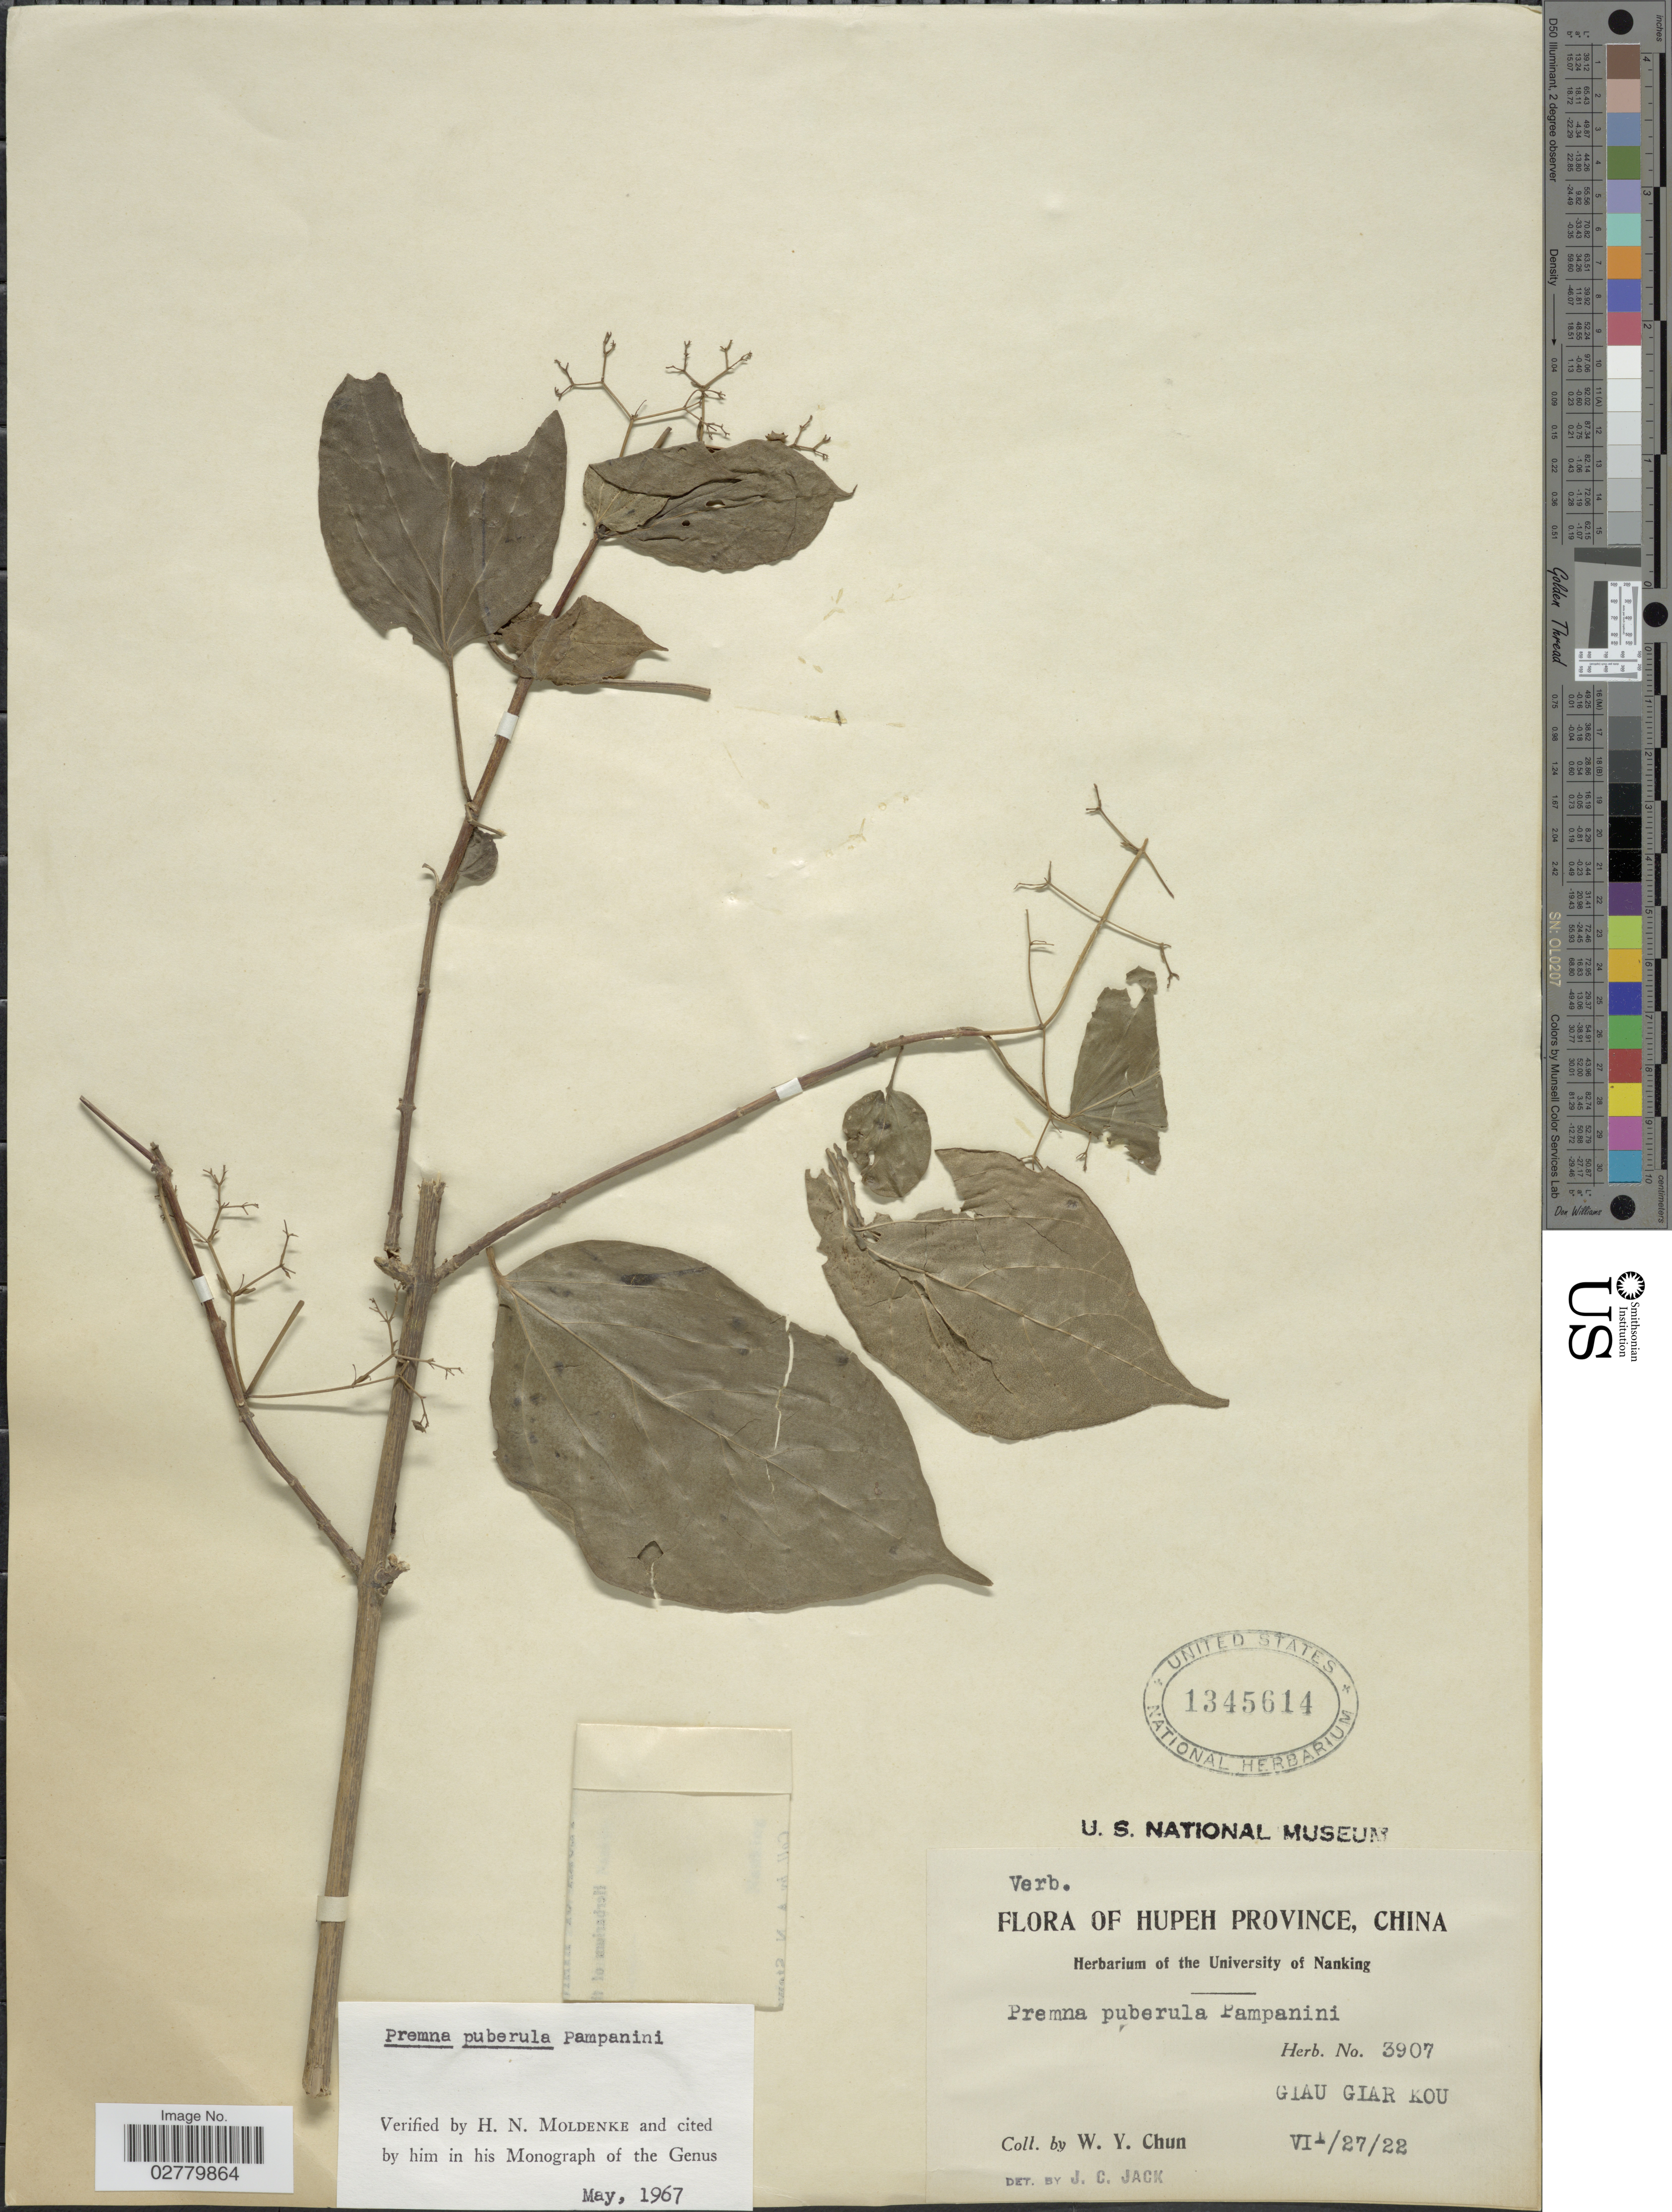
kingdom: Plantae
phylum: Tracheophyta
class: Magnoliopsida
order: Lamiales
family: Lamiaceae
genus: Premna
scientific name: Premna puberula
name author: Pamp.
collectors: W. Y. Chun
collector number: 3907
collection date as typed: Transcribed d/m/y: 27/7/22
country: China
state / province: Hubei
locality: Hupeh Province. Giau Giar Kou.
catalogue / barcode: US 1345614